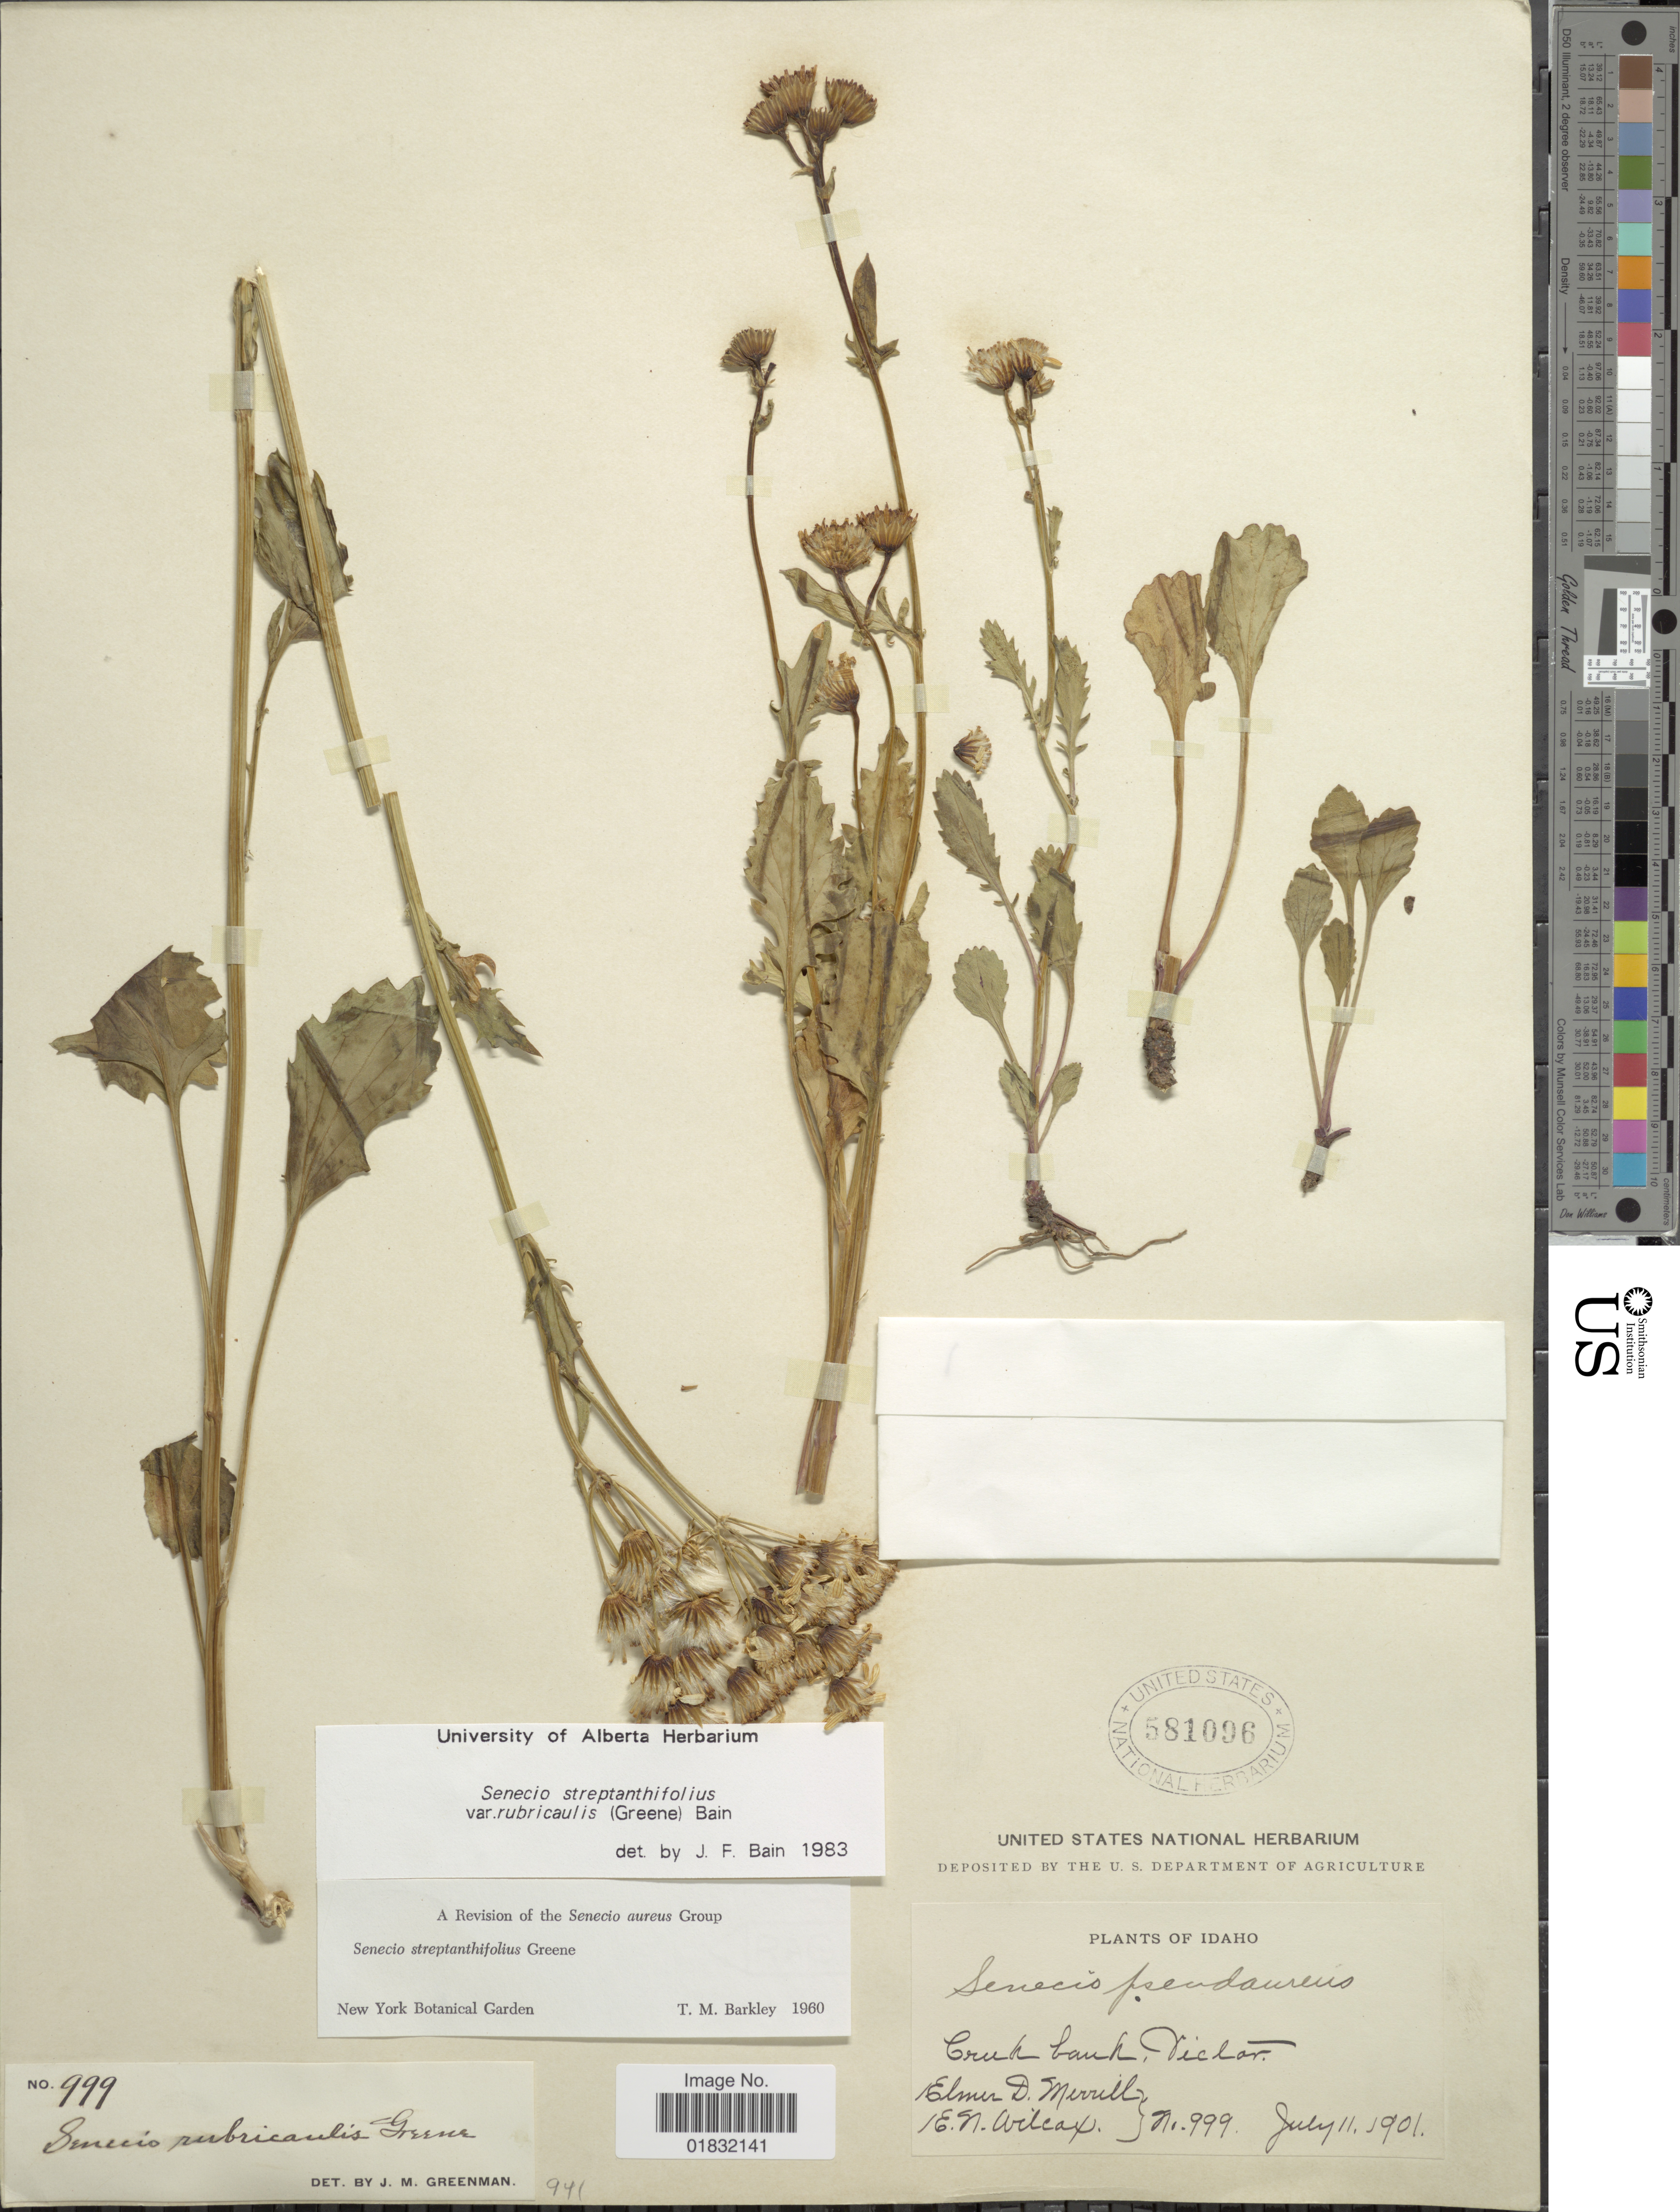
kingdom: Plantae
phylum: Tracheophyta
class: Magnoliopsida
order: Asterales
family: Asteraceae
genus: Packera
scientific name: Packera streptanthifolia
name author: (Greene) W.A. Weber & Á. Löve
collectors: E. D. Merrill & E. Wilcox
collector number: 999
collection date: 1901-07-11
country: United States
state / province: Idaho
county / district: Teton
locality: Creek bank, Victor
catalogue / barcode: US 581096